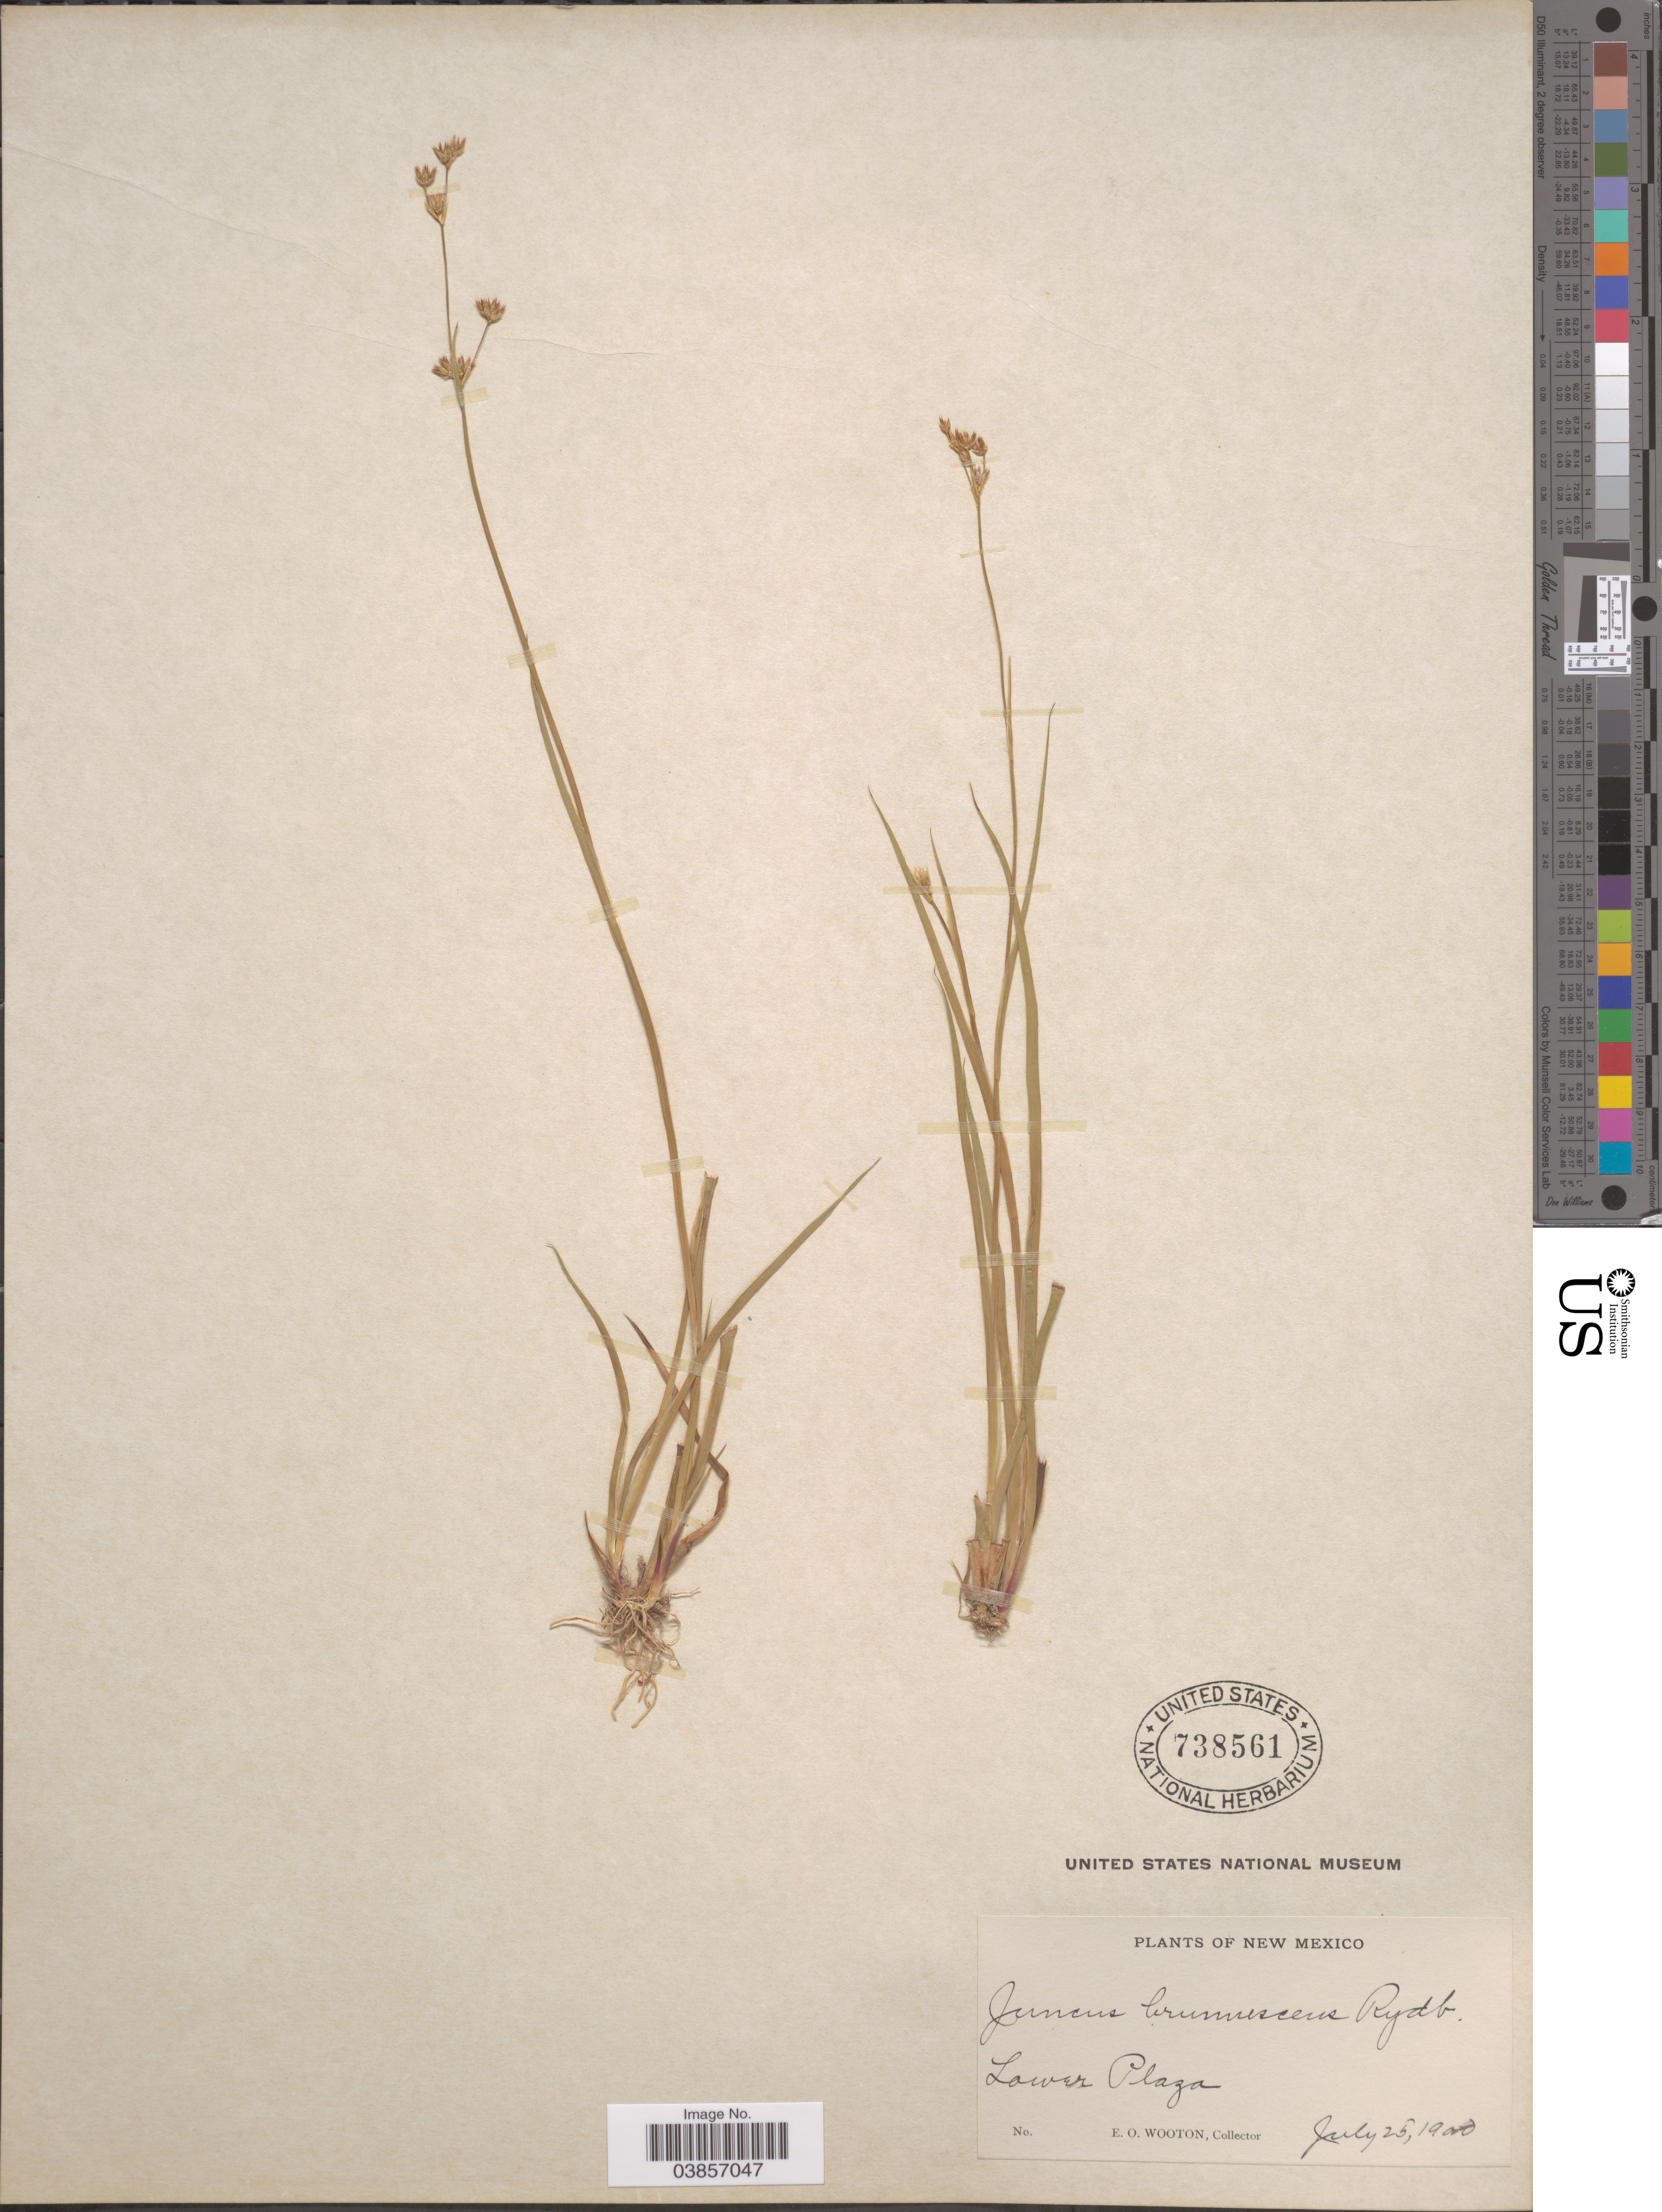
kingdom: Plantae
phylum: Tracheophyta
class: Liliopsida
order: Poales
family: Juncaceae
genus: Juncus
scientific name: Juncus saximontanus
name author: A. Nelson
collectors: E. O. Wooton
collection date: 1900-07-25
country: United States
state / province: New Mexico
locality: Lower Plaza.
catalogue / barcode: US 738561